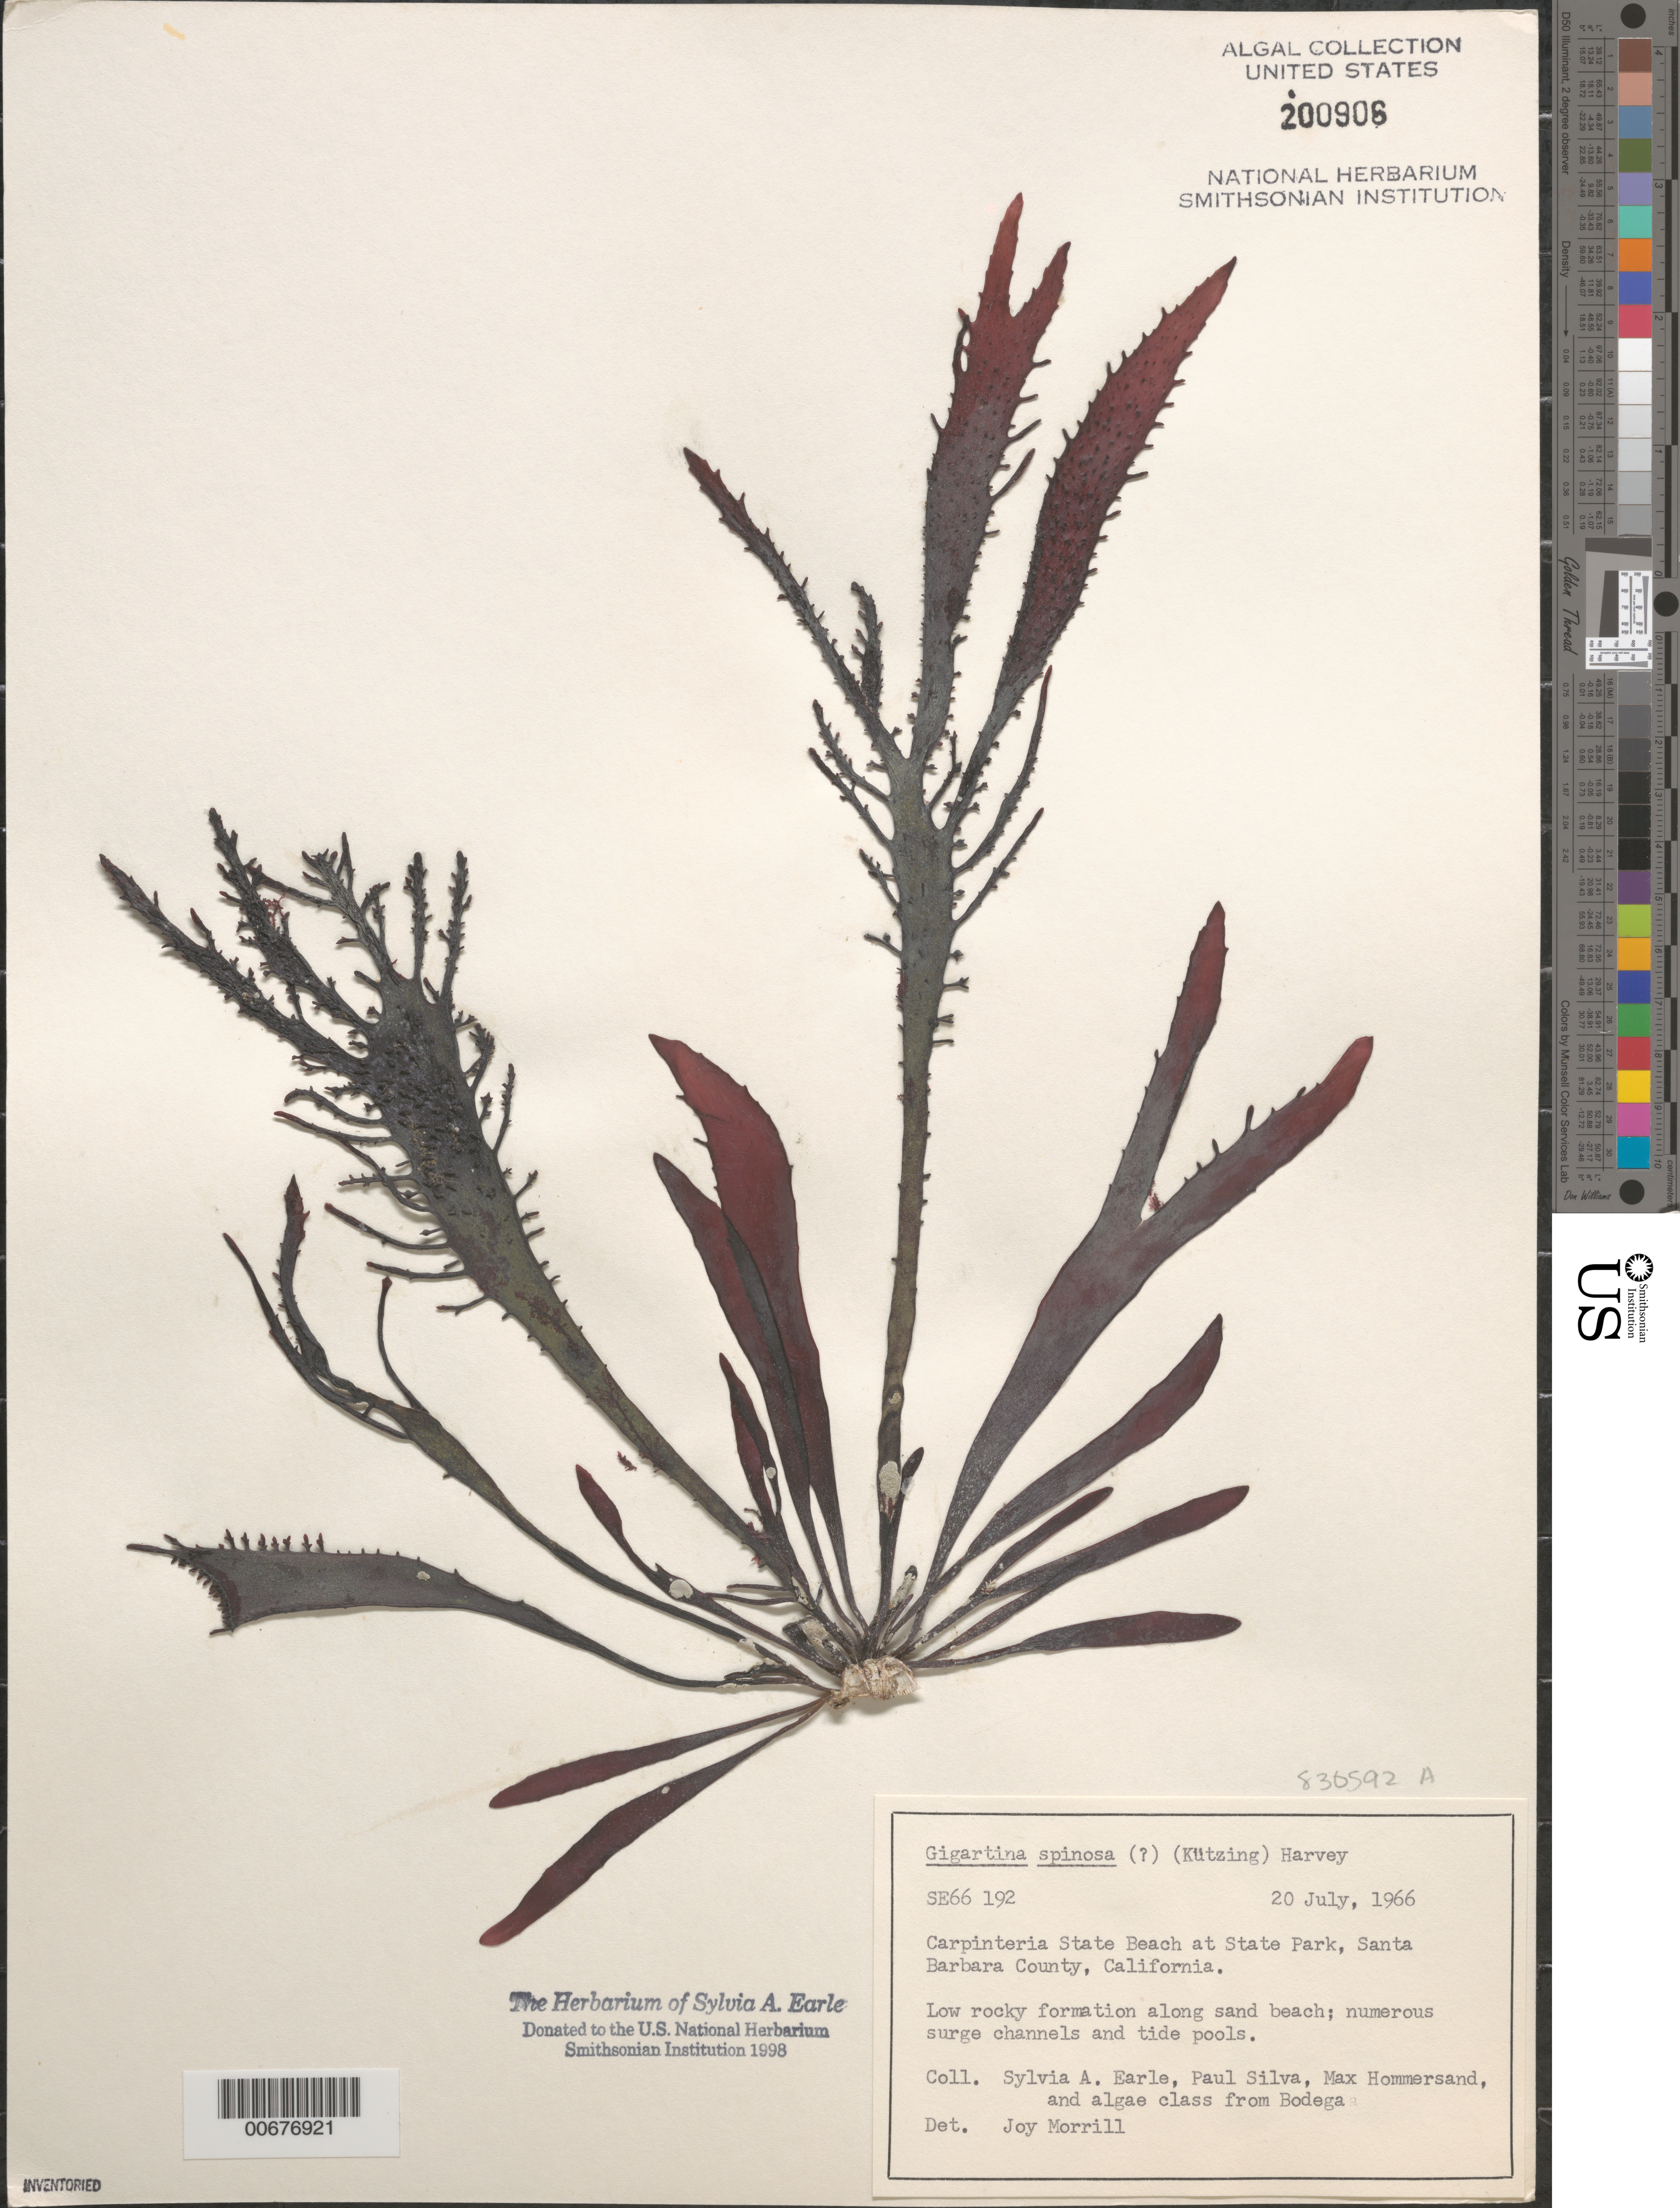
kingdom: Plantae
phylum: Rhodophyta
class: Florideophyceae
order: Gigartinales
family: Gigartinaceae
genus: Chondracanthus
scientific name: Chondracanthus spinosus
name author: (Kütz.) Guiry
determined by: Algae name updating Project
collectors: S. A. Earle, P. C. Silva, M. H. Hommersand & Bodega Algae Class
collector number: SE 66192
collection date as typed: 20 Jul 1966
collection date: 1966-07-20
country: United States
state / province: California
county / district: Santa Barbara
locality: Carpinteria State Beach, State Park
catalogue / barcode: US 200906